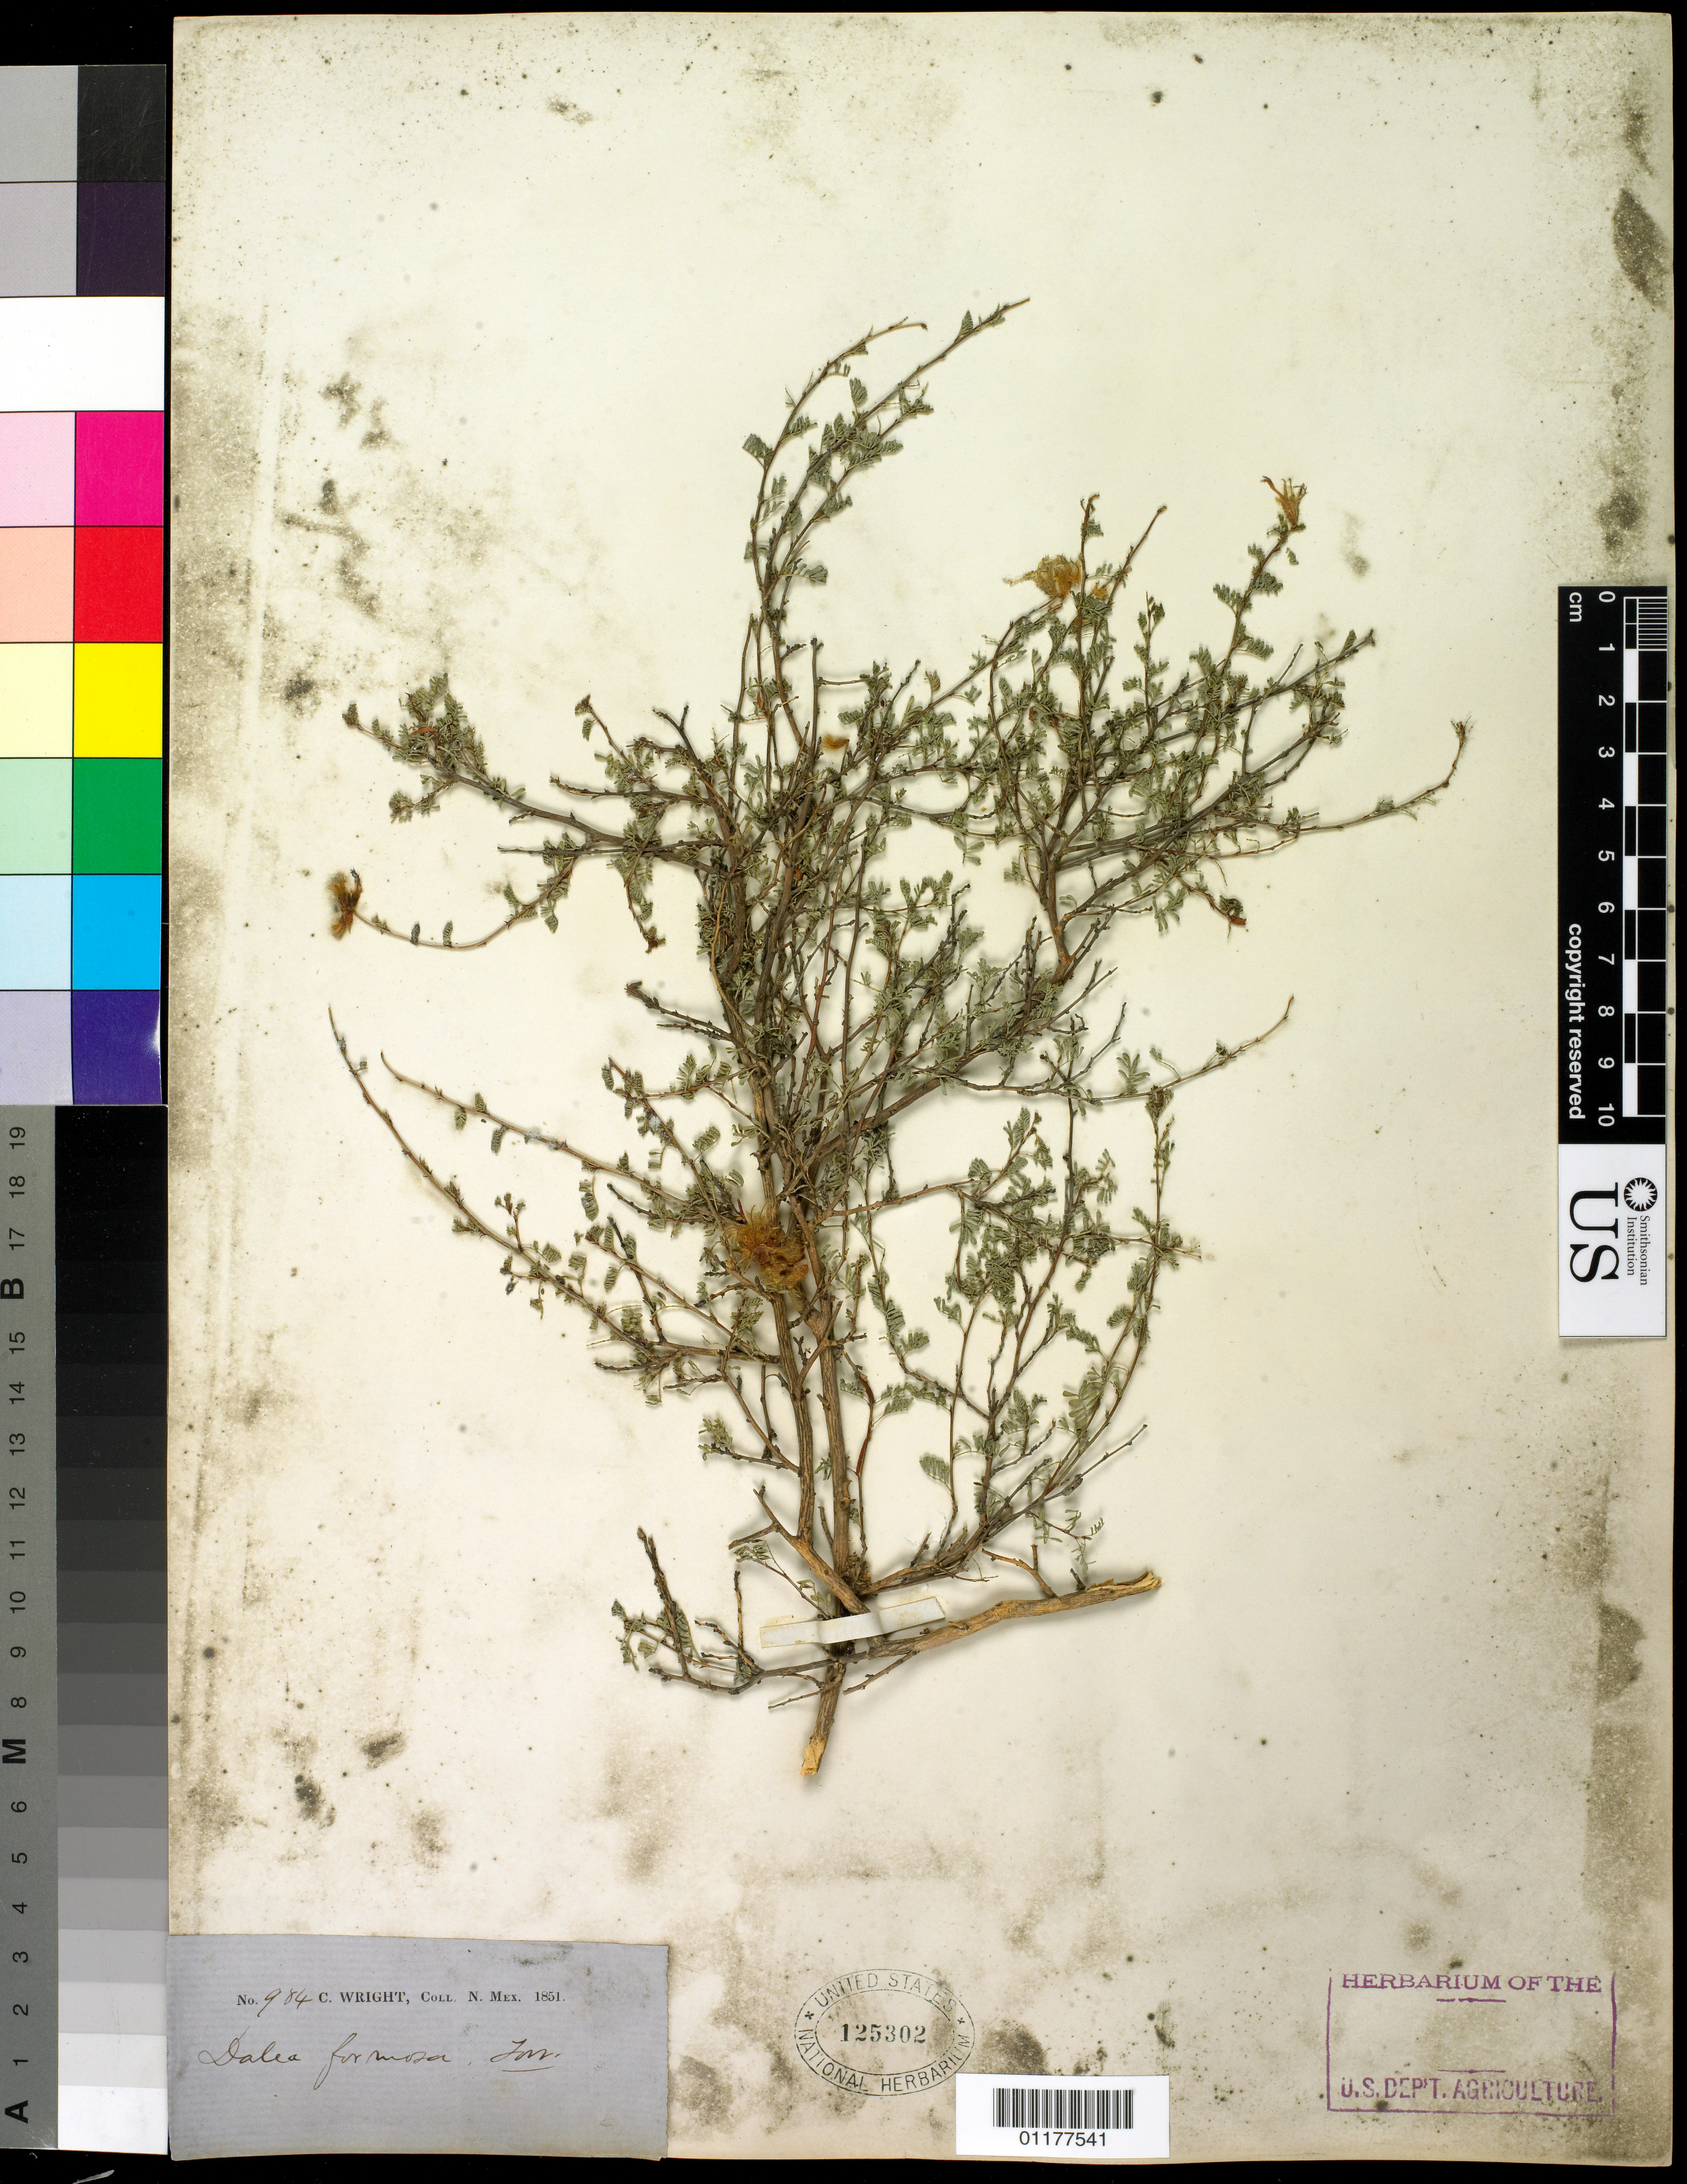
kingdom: Plantae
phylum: Tracheophyta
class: Magnoliopsida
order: Fabales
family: Fabaceae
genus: Dalea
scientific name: Dalea formosa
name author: Torr.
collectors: C. Wright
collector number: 984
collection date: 1851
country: United States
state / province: New Mexico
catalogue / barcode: US 125302